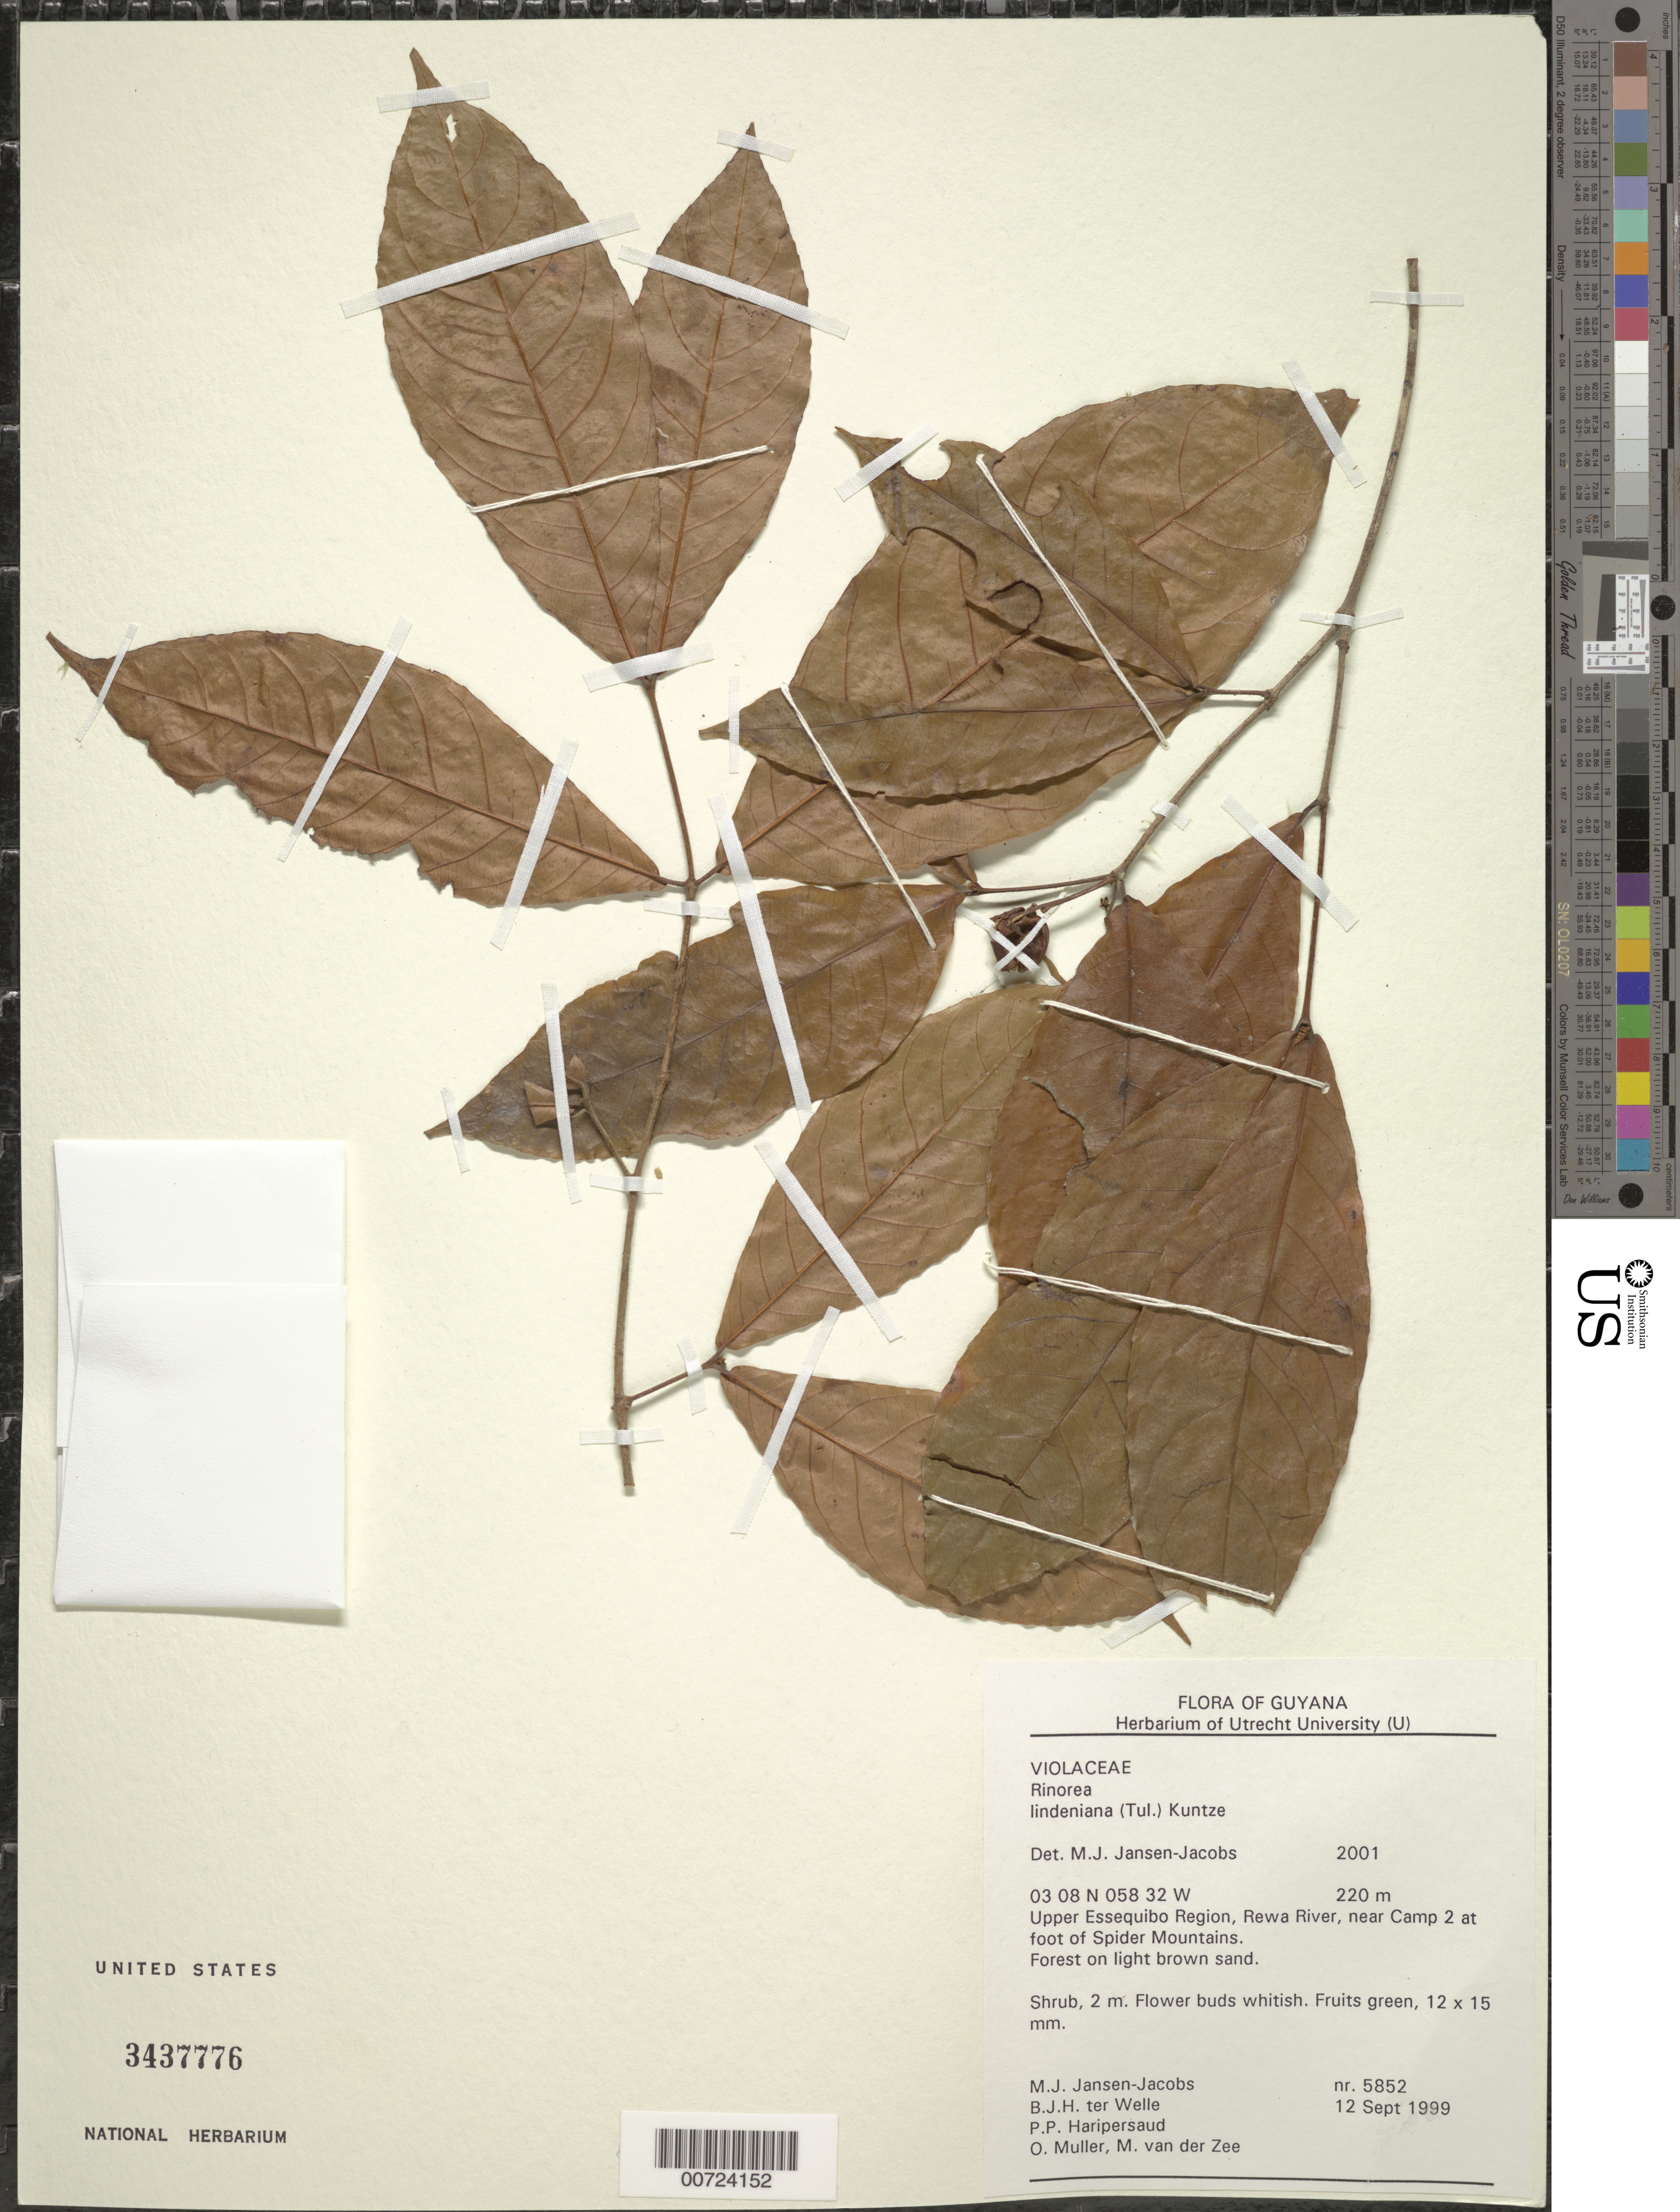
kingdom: Plantae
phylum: Tracheophyta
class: Magnoliopsida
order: Malpighiales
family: Violaceae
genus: Rinorea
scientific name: Rinorea lindeniana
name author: (Tul.) Kuntze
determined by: Jansen-Jacobs, M. J., (U), Nationaal Herbarium Nederland, Utrecht University branch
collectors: M. J. Jansen-Jacobs, B. Welle, P. Haripersaud, O. Muller & M. van der Zee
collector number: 5852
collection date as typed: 12-Sep-99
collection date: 1999-09-12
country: Guyana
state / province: U. Takutu-U. Essequibo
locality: Rewa River, at foot of Spider Mts., near camp 2, Upper Essequibo Region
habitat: Forest on light brown sand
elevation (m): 220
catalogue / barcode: US 3437776